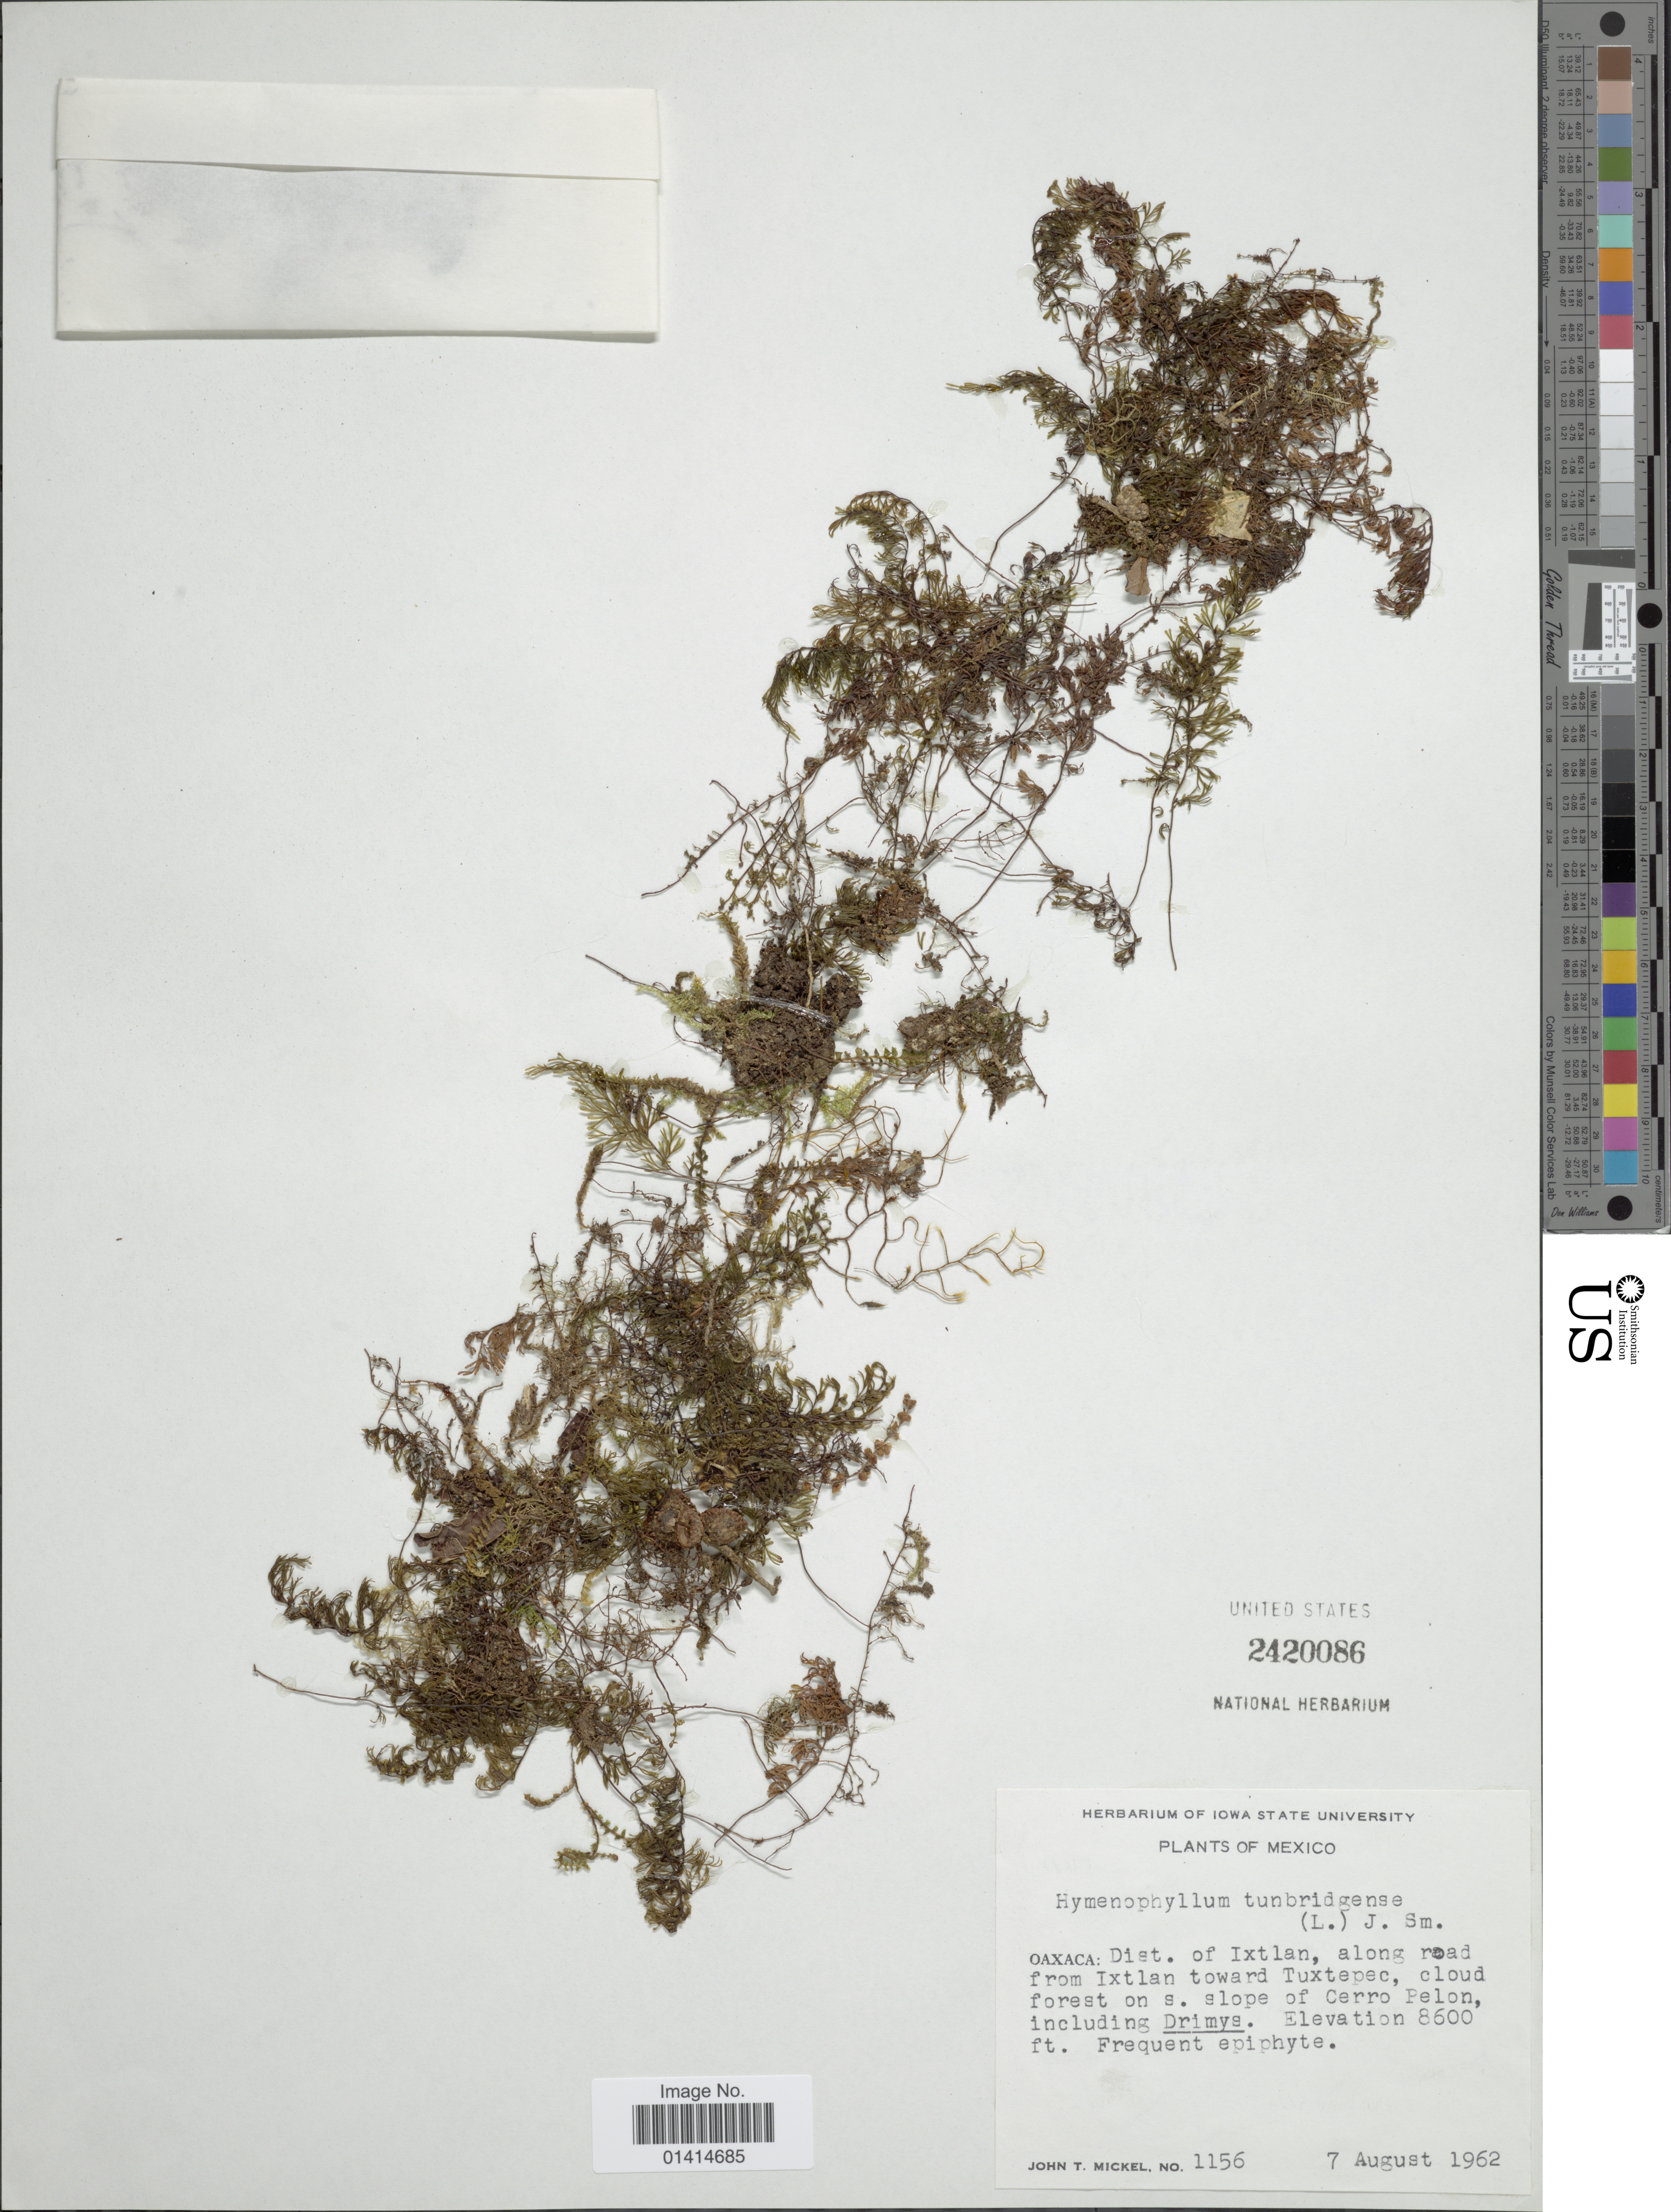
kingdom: Plantae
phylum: Tracheophyta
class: Polypodiopsida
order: Hymenophyllales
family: Hymenophyllaceae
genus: Hymenophyllum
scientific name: Hymenophyllum tunbrigense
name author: (L.) Small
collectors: J. T. Mickel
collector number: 1156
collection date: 1962-08-07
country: Mexico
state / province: Oaxaca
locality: Dist. of Ixtlan, along road from Ixtlan toward Tuxtepec, cloud forest on s slope of Cerro Pelon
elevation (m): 2621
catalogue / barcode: US 2420086